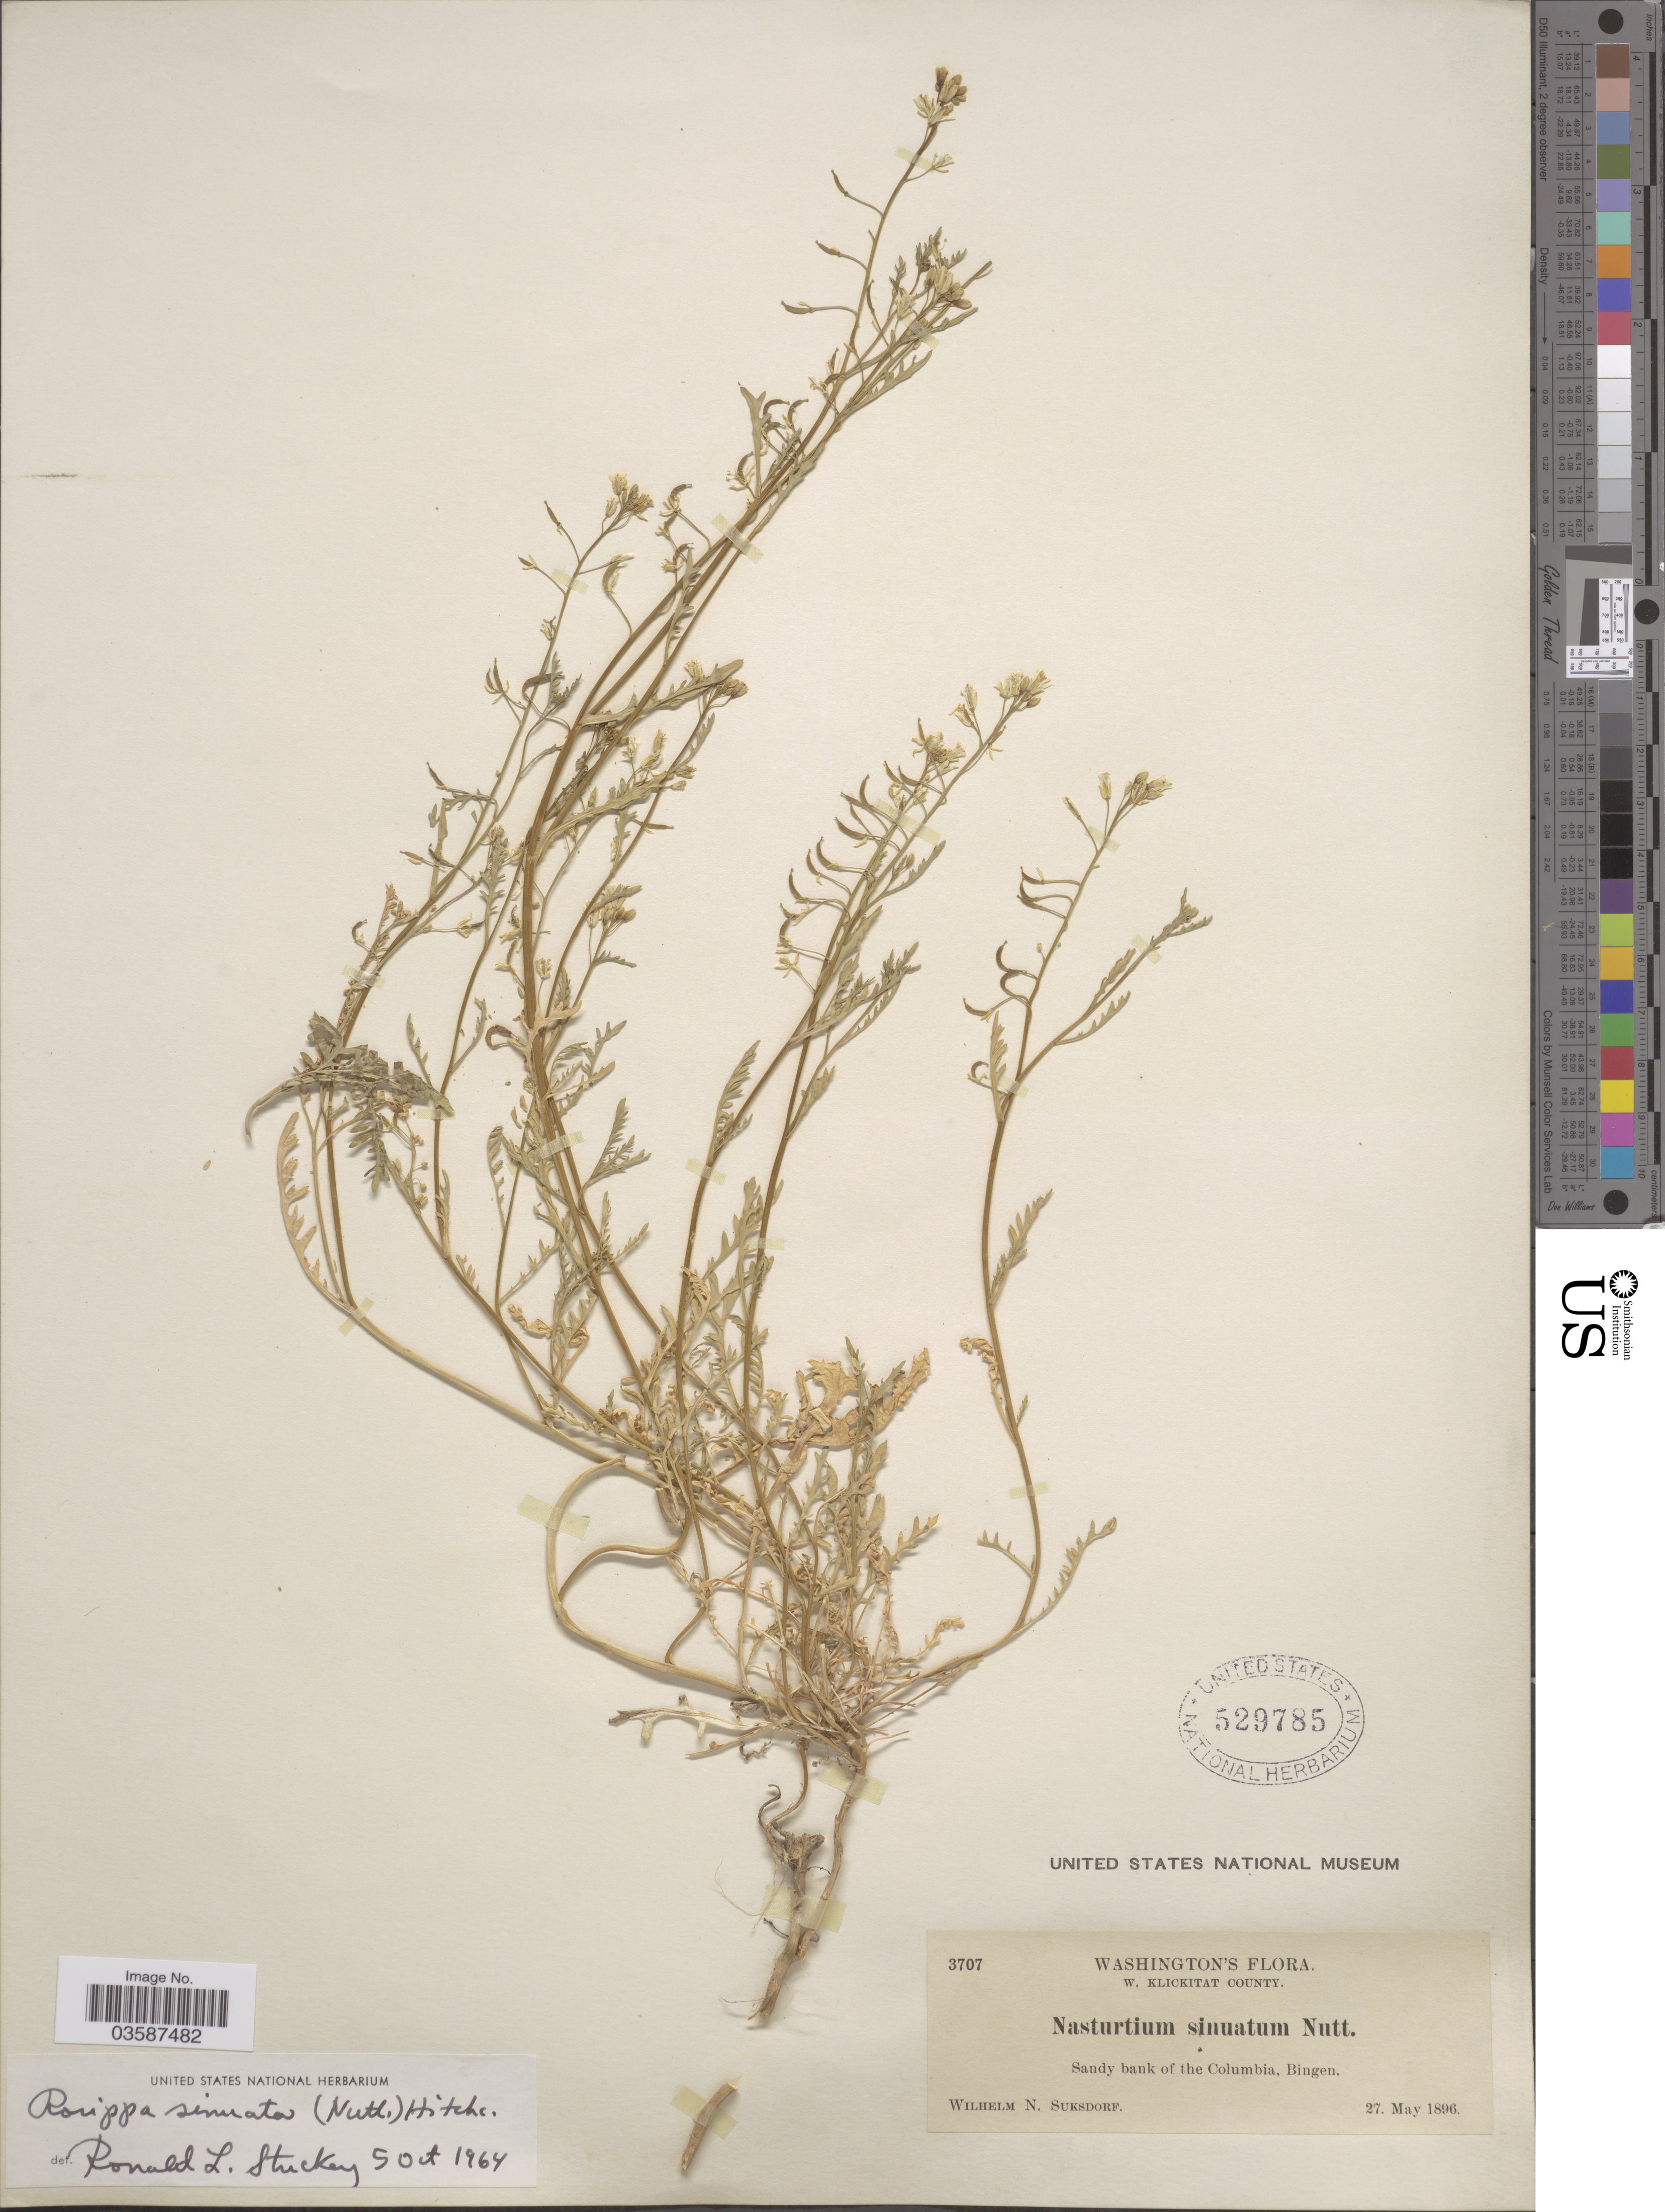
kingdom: Plantae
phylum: Tracheophyta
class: Magnoliopsida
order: Brassicales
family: Brassicaceae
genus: Rorippa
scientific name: Rorippa sinuata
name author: (Nutt.) Hitchc.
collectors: W. N. Suksdorf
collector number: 3707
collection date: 1896-05-27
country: United States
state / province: Washington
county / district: Klickitat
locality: W. Klickitat County. Sandy bank of the Columbia, Bingen.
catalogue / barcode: US 529785